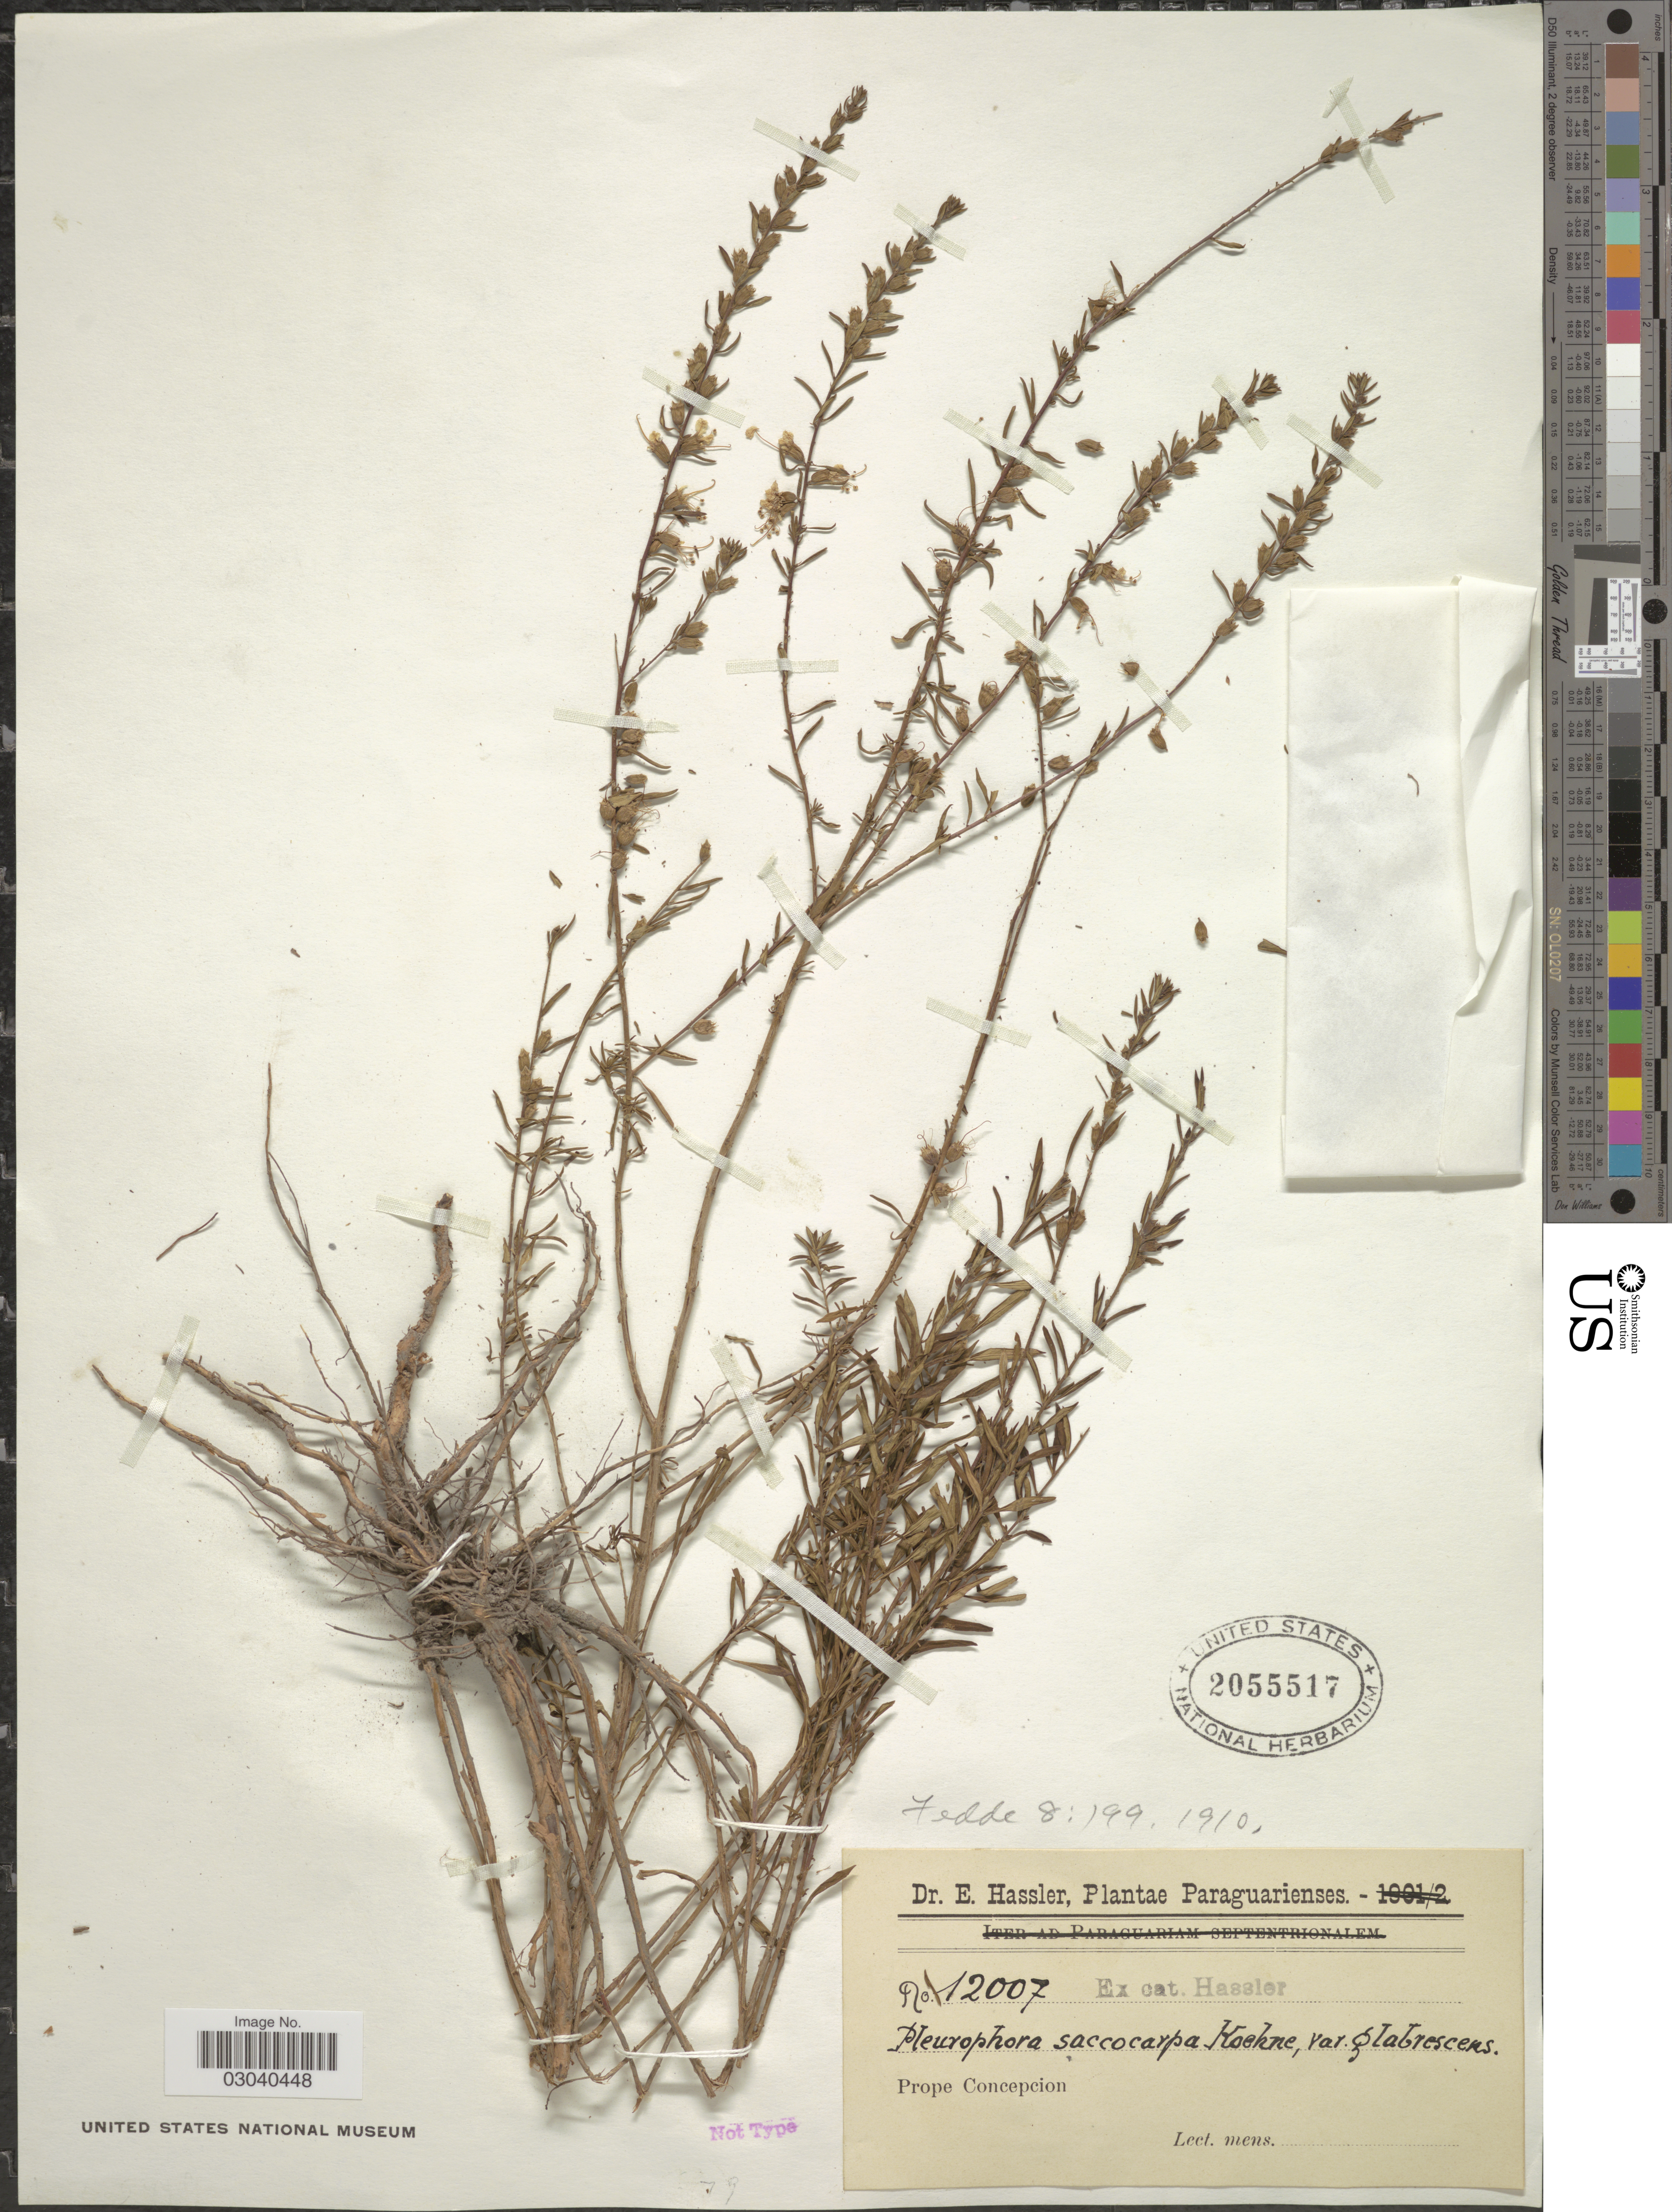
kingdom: Plantae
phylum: Tracheophyta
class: Magnoliopsida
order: Myrtales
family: Lythraceae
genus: Pleurophora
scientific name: Pleurophora saccocarpa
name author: Koehne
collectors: E. Hassler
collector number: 12007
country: Paraguay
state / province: Concepcion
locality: Prope Concepcion.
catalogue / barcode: US 2055517